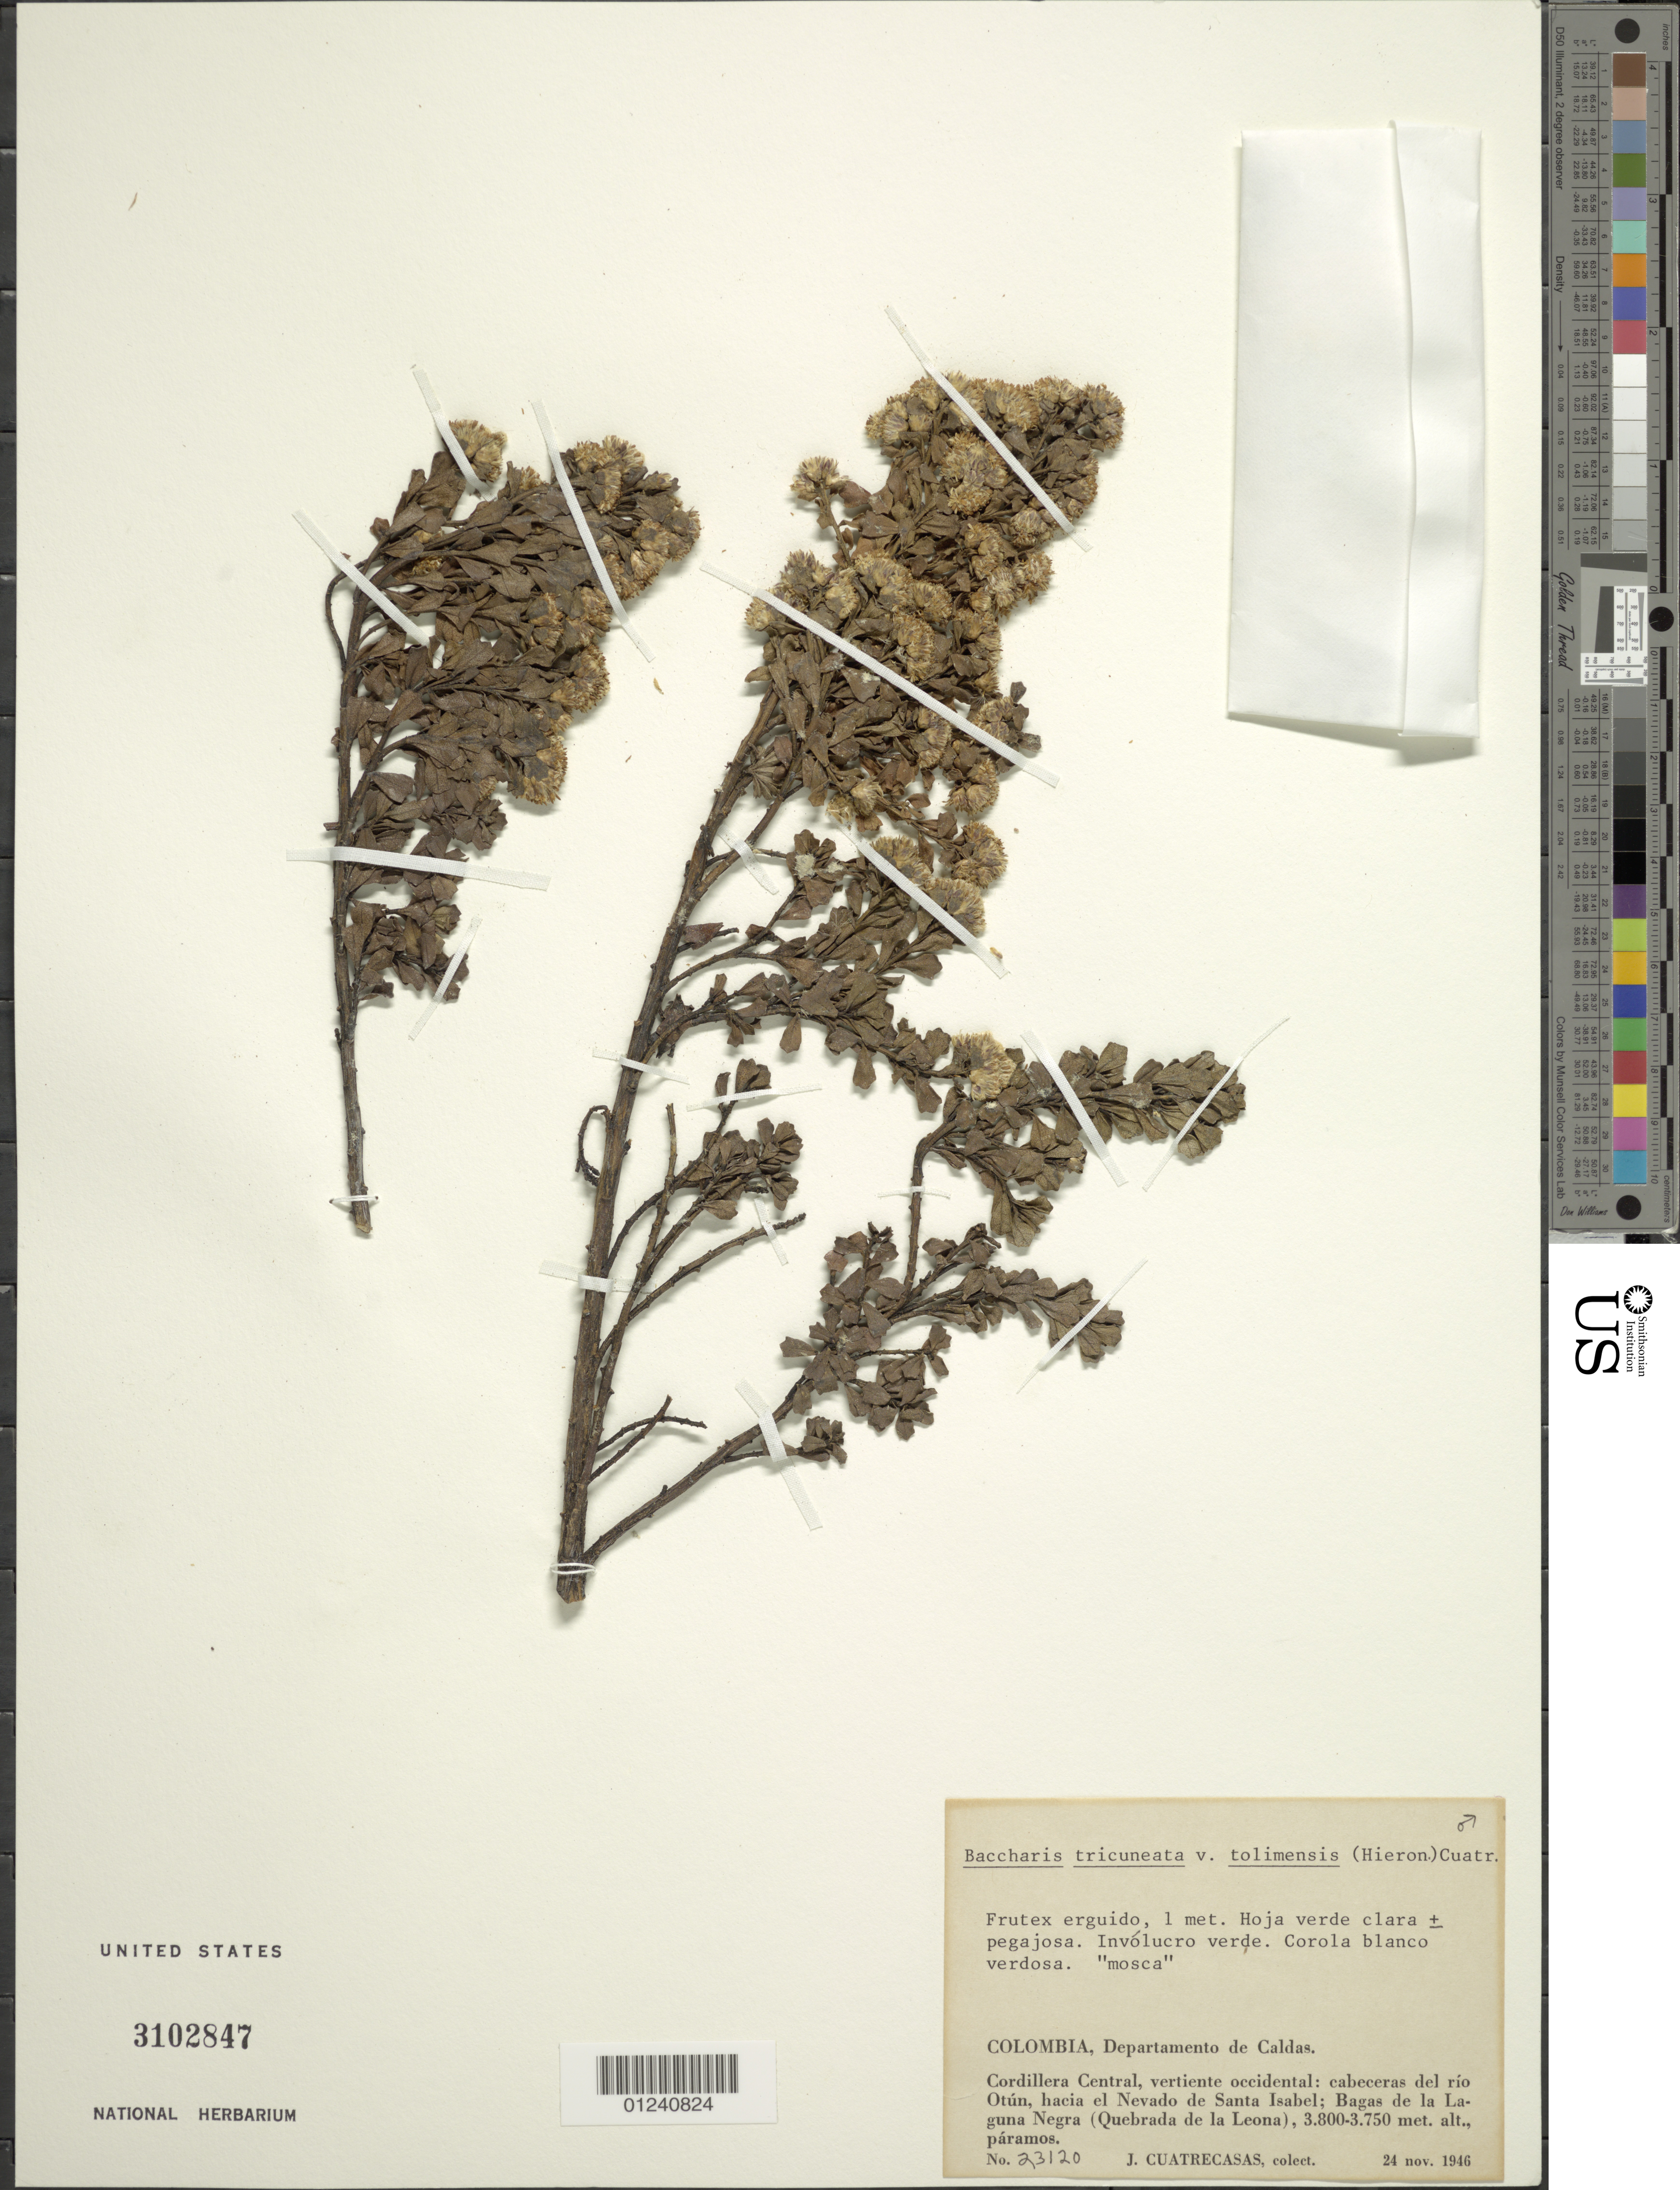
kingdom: Plantae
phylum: Tracheophyta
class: Magnoliopsida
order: Asterales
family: Asteraceae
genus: Baccharis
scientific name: Baccharis tricuneata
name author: (L. f.) Pers.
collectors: J. Cuatrecasas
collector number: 23120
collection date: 1946-11-24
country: Colombia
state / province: Caldas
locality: Cordillera Central, vertiente occidental: caeceras del rio Otun, hacia el Nevado de Santa Isabel; Bagas de la Laguna Negra (Quebrada de la Leona), paramos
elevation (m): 3750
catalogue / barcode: US 3102847